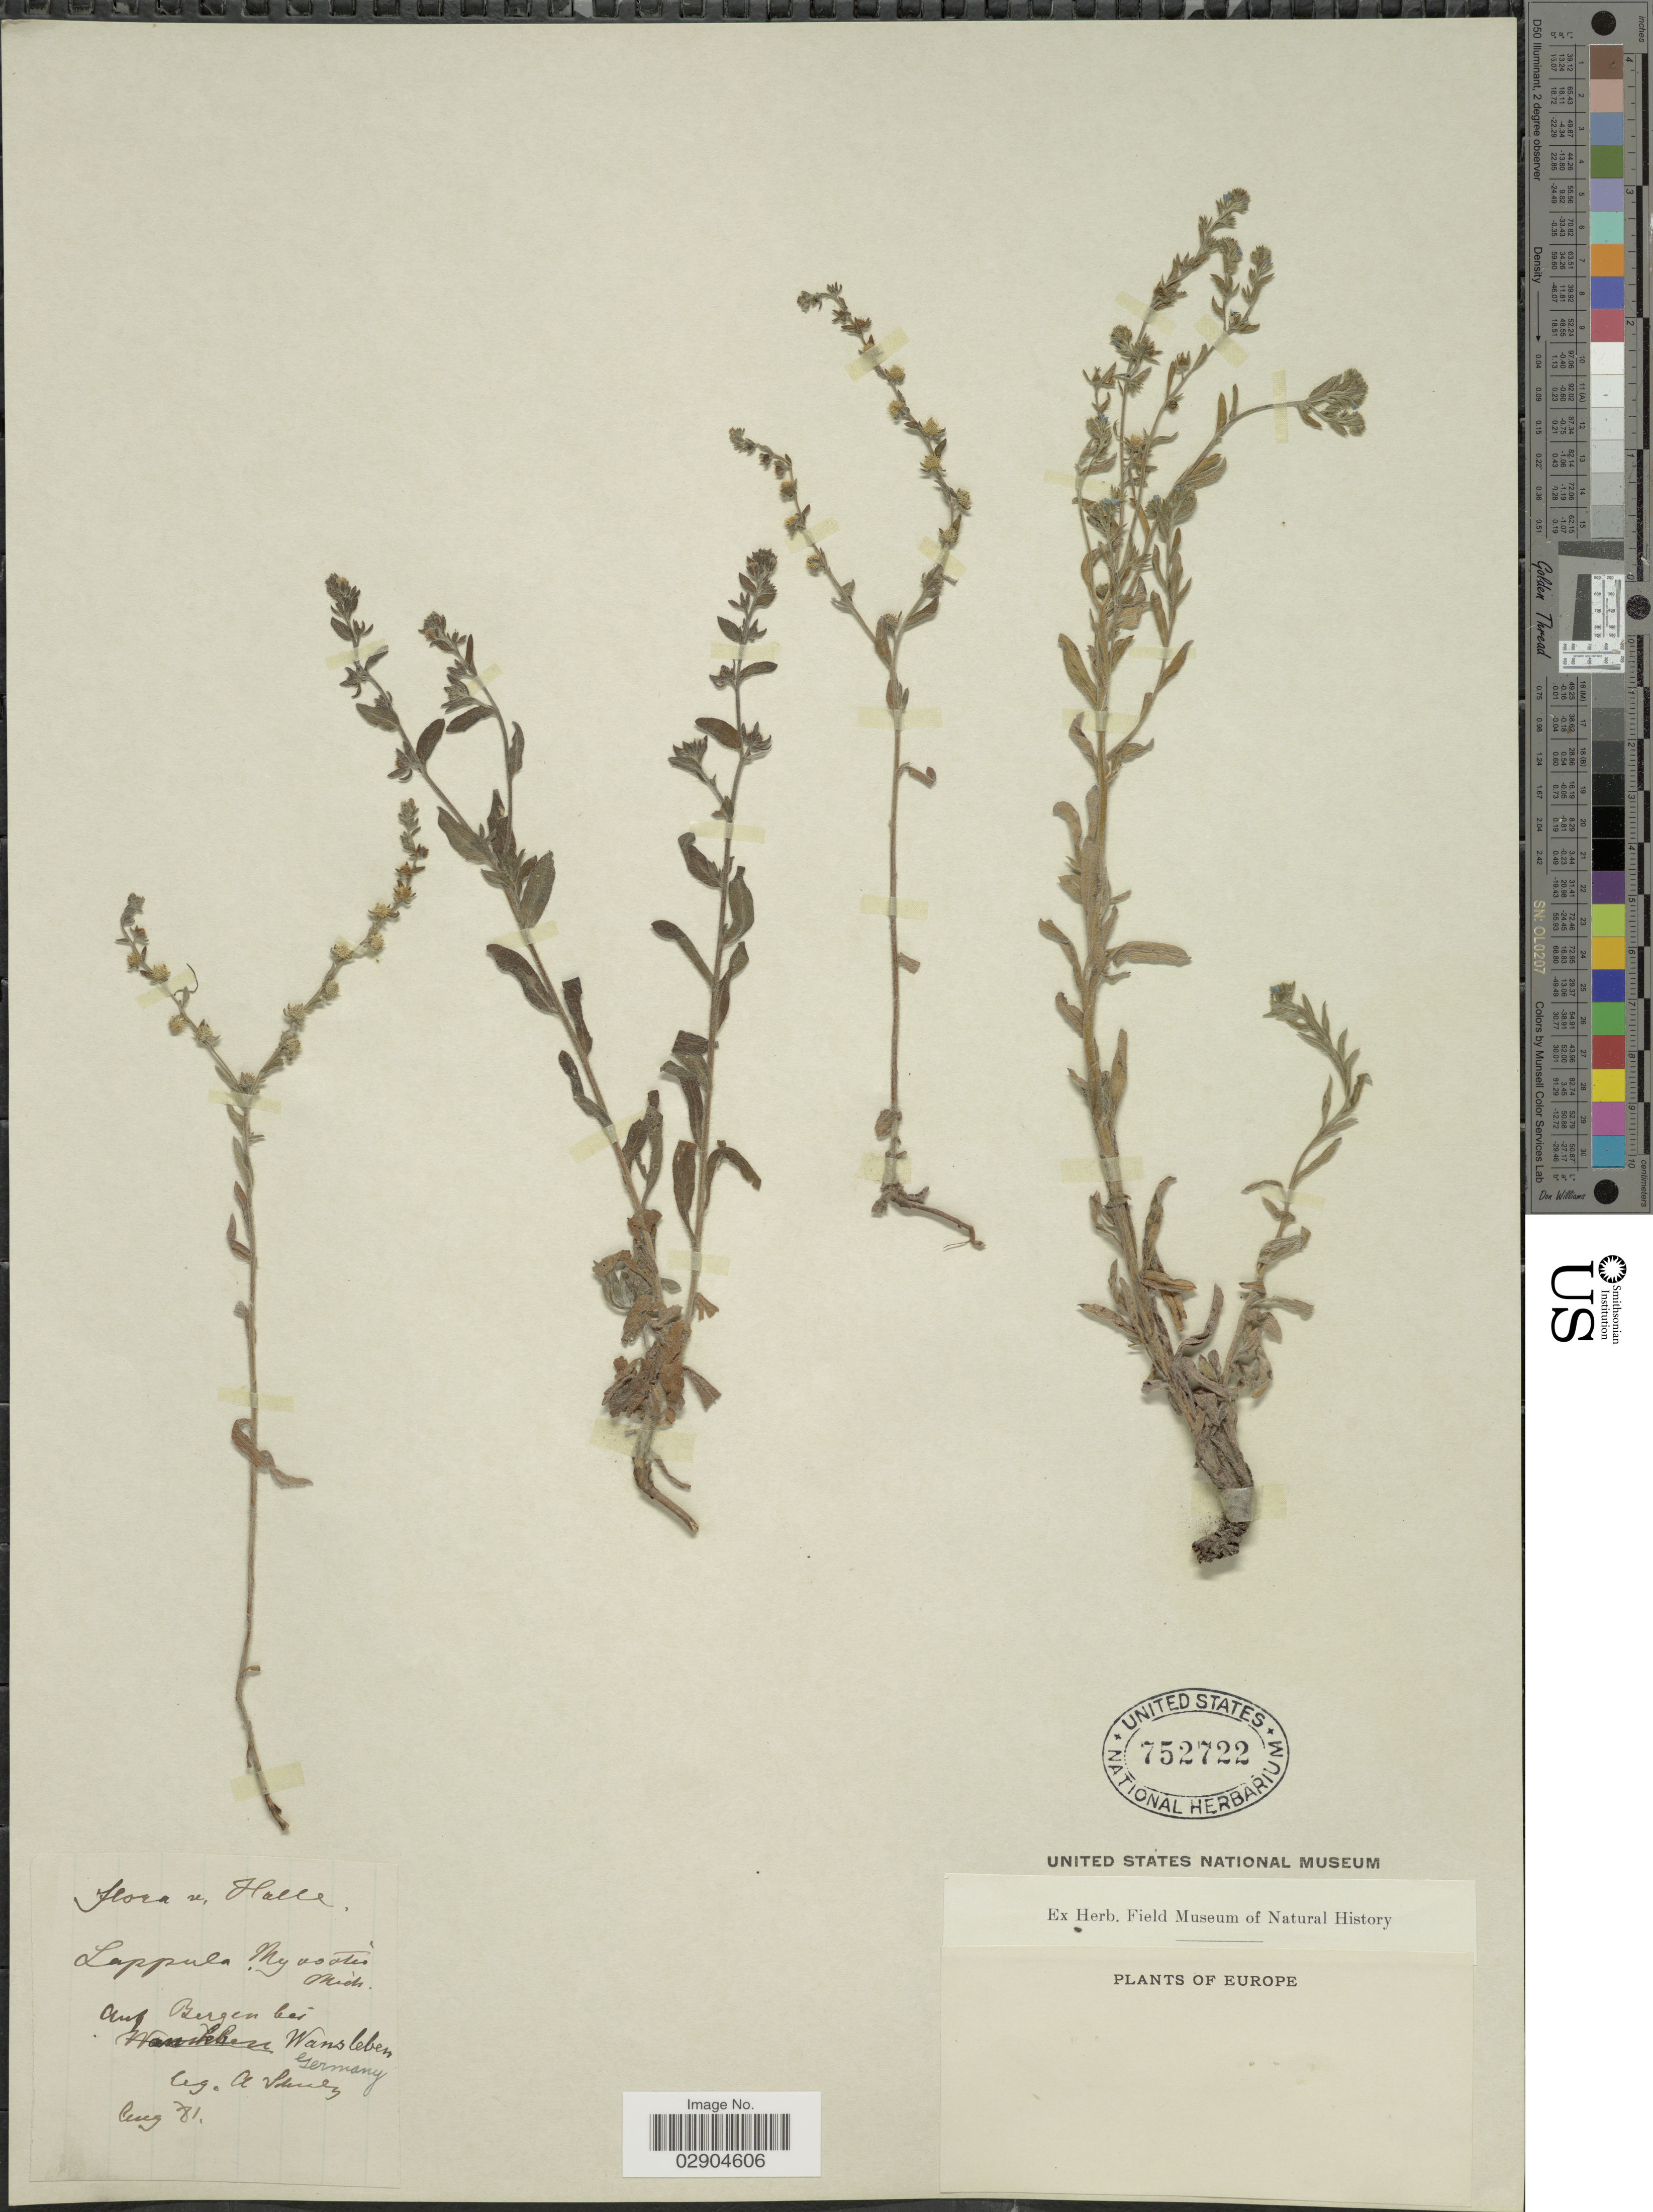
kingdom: Plantae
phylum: Tracheophyta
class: Magnoliopsida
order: Boraginales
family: Boraginaceae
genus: Lappula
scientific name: Lappula myosotis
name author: Moench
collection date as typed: Transcribed d/m/y: /8/81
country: Germany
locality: Halle. Auf Bergen bei Wandleben.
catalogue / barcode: US 752722